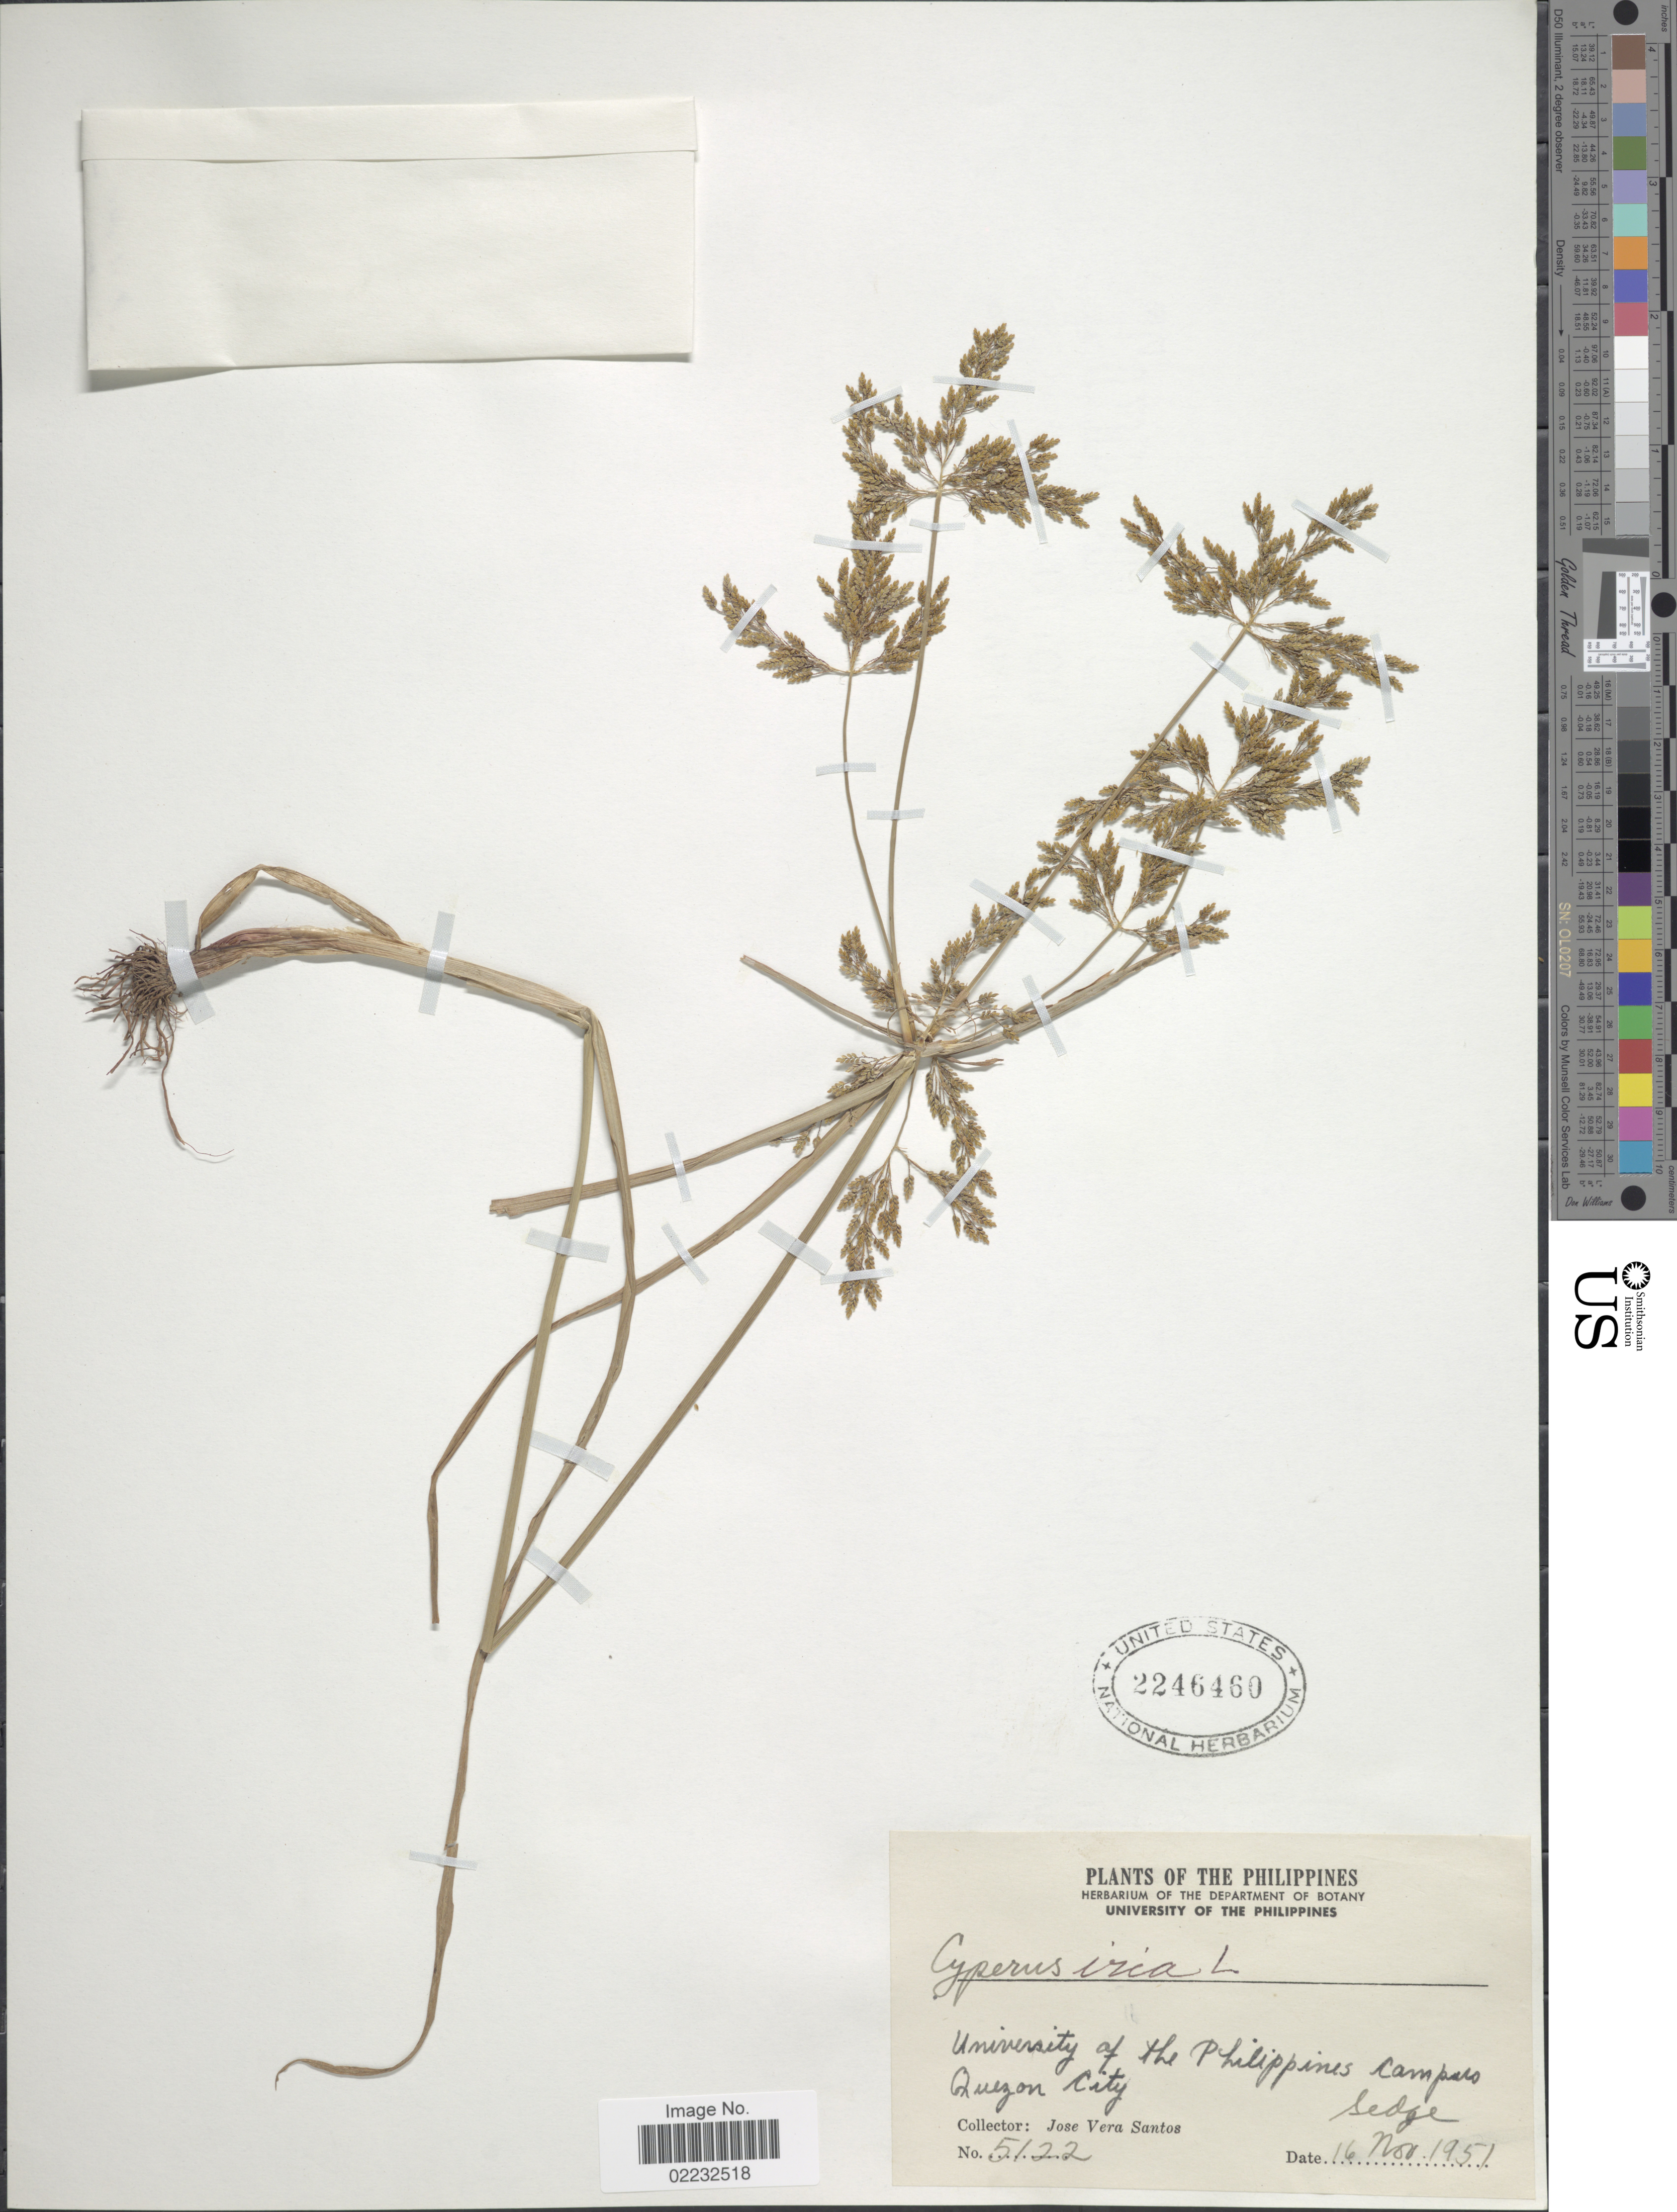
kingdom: Plantae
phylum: Tracheophyta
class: Liliopsida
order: Poales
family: Cyperaceae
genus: Cyperus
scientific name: Cyperus iria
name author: L.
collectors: J. V. Santos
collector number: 5122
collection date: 1951-11-16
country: Philippines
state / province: National Capital Region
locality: University of the Philippines Campus. Quezon City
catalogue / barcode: US 2246460